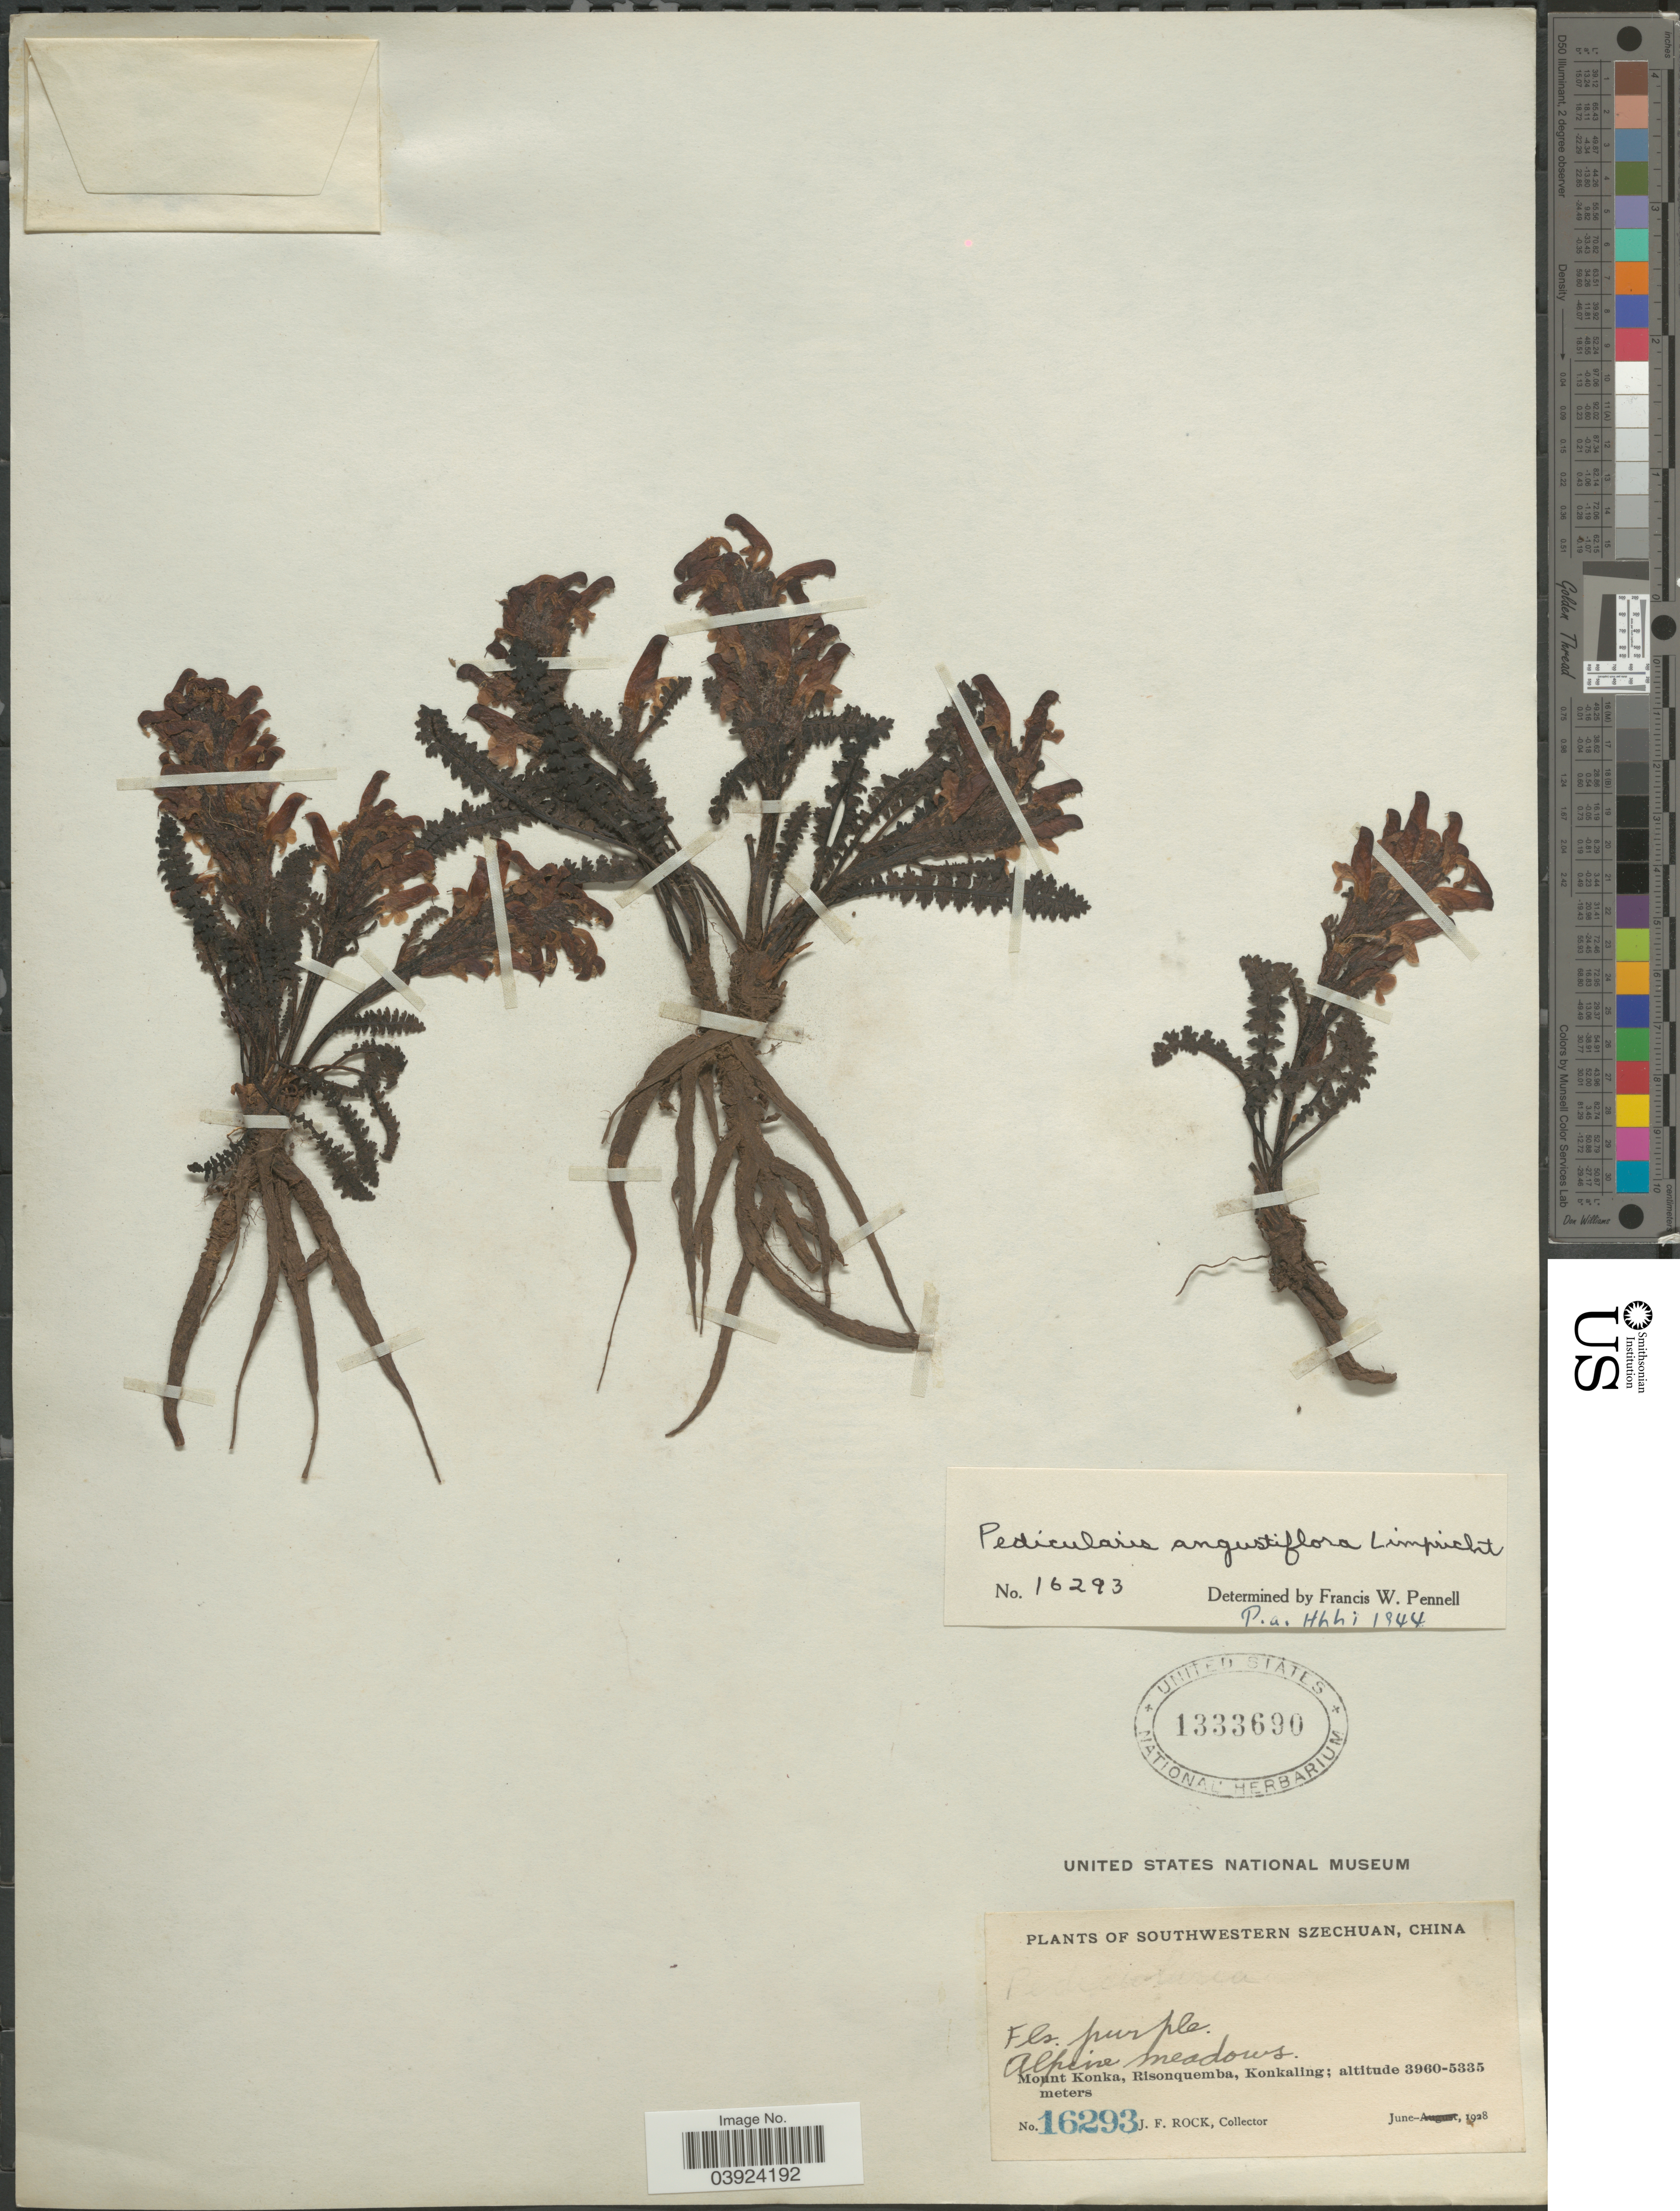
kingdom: Plantae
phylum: Tracheophyta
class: Magnoliopsida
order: Lamiales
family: Orobanchaceae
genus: Pedicularis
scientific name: Pedicularis angustiflora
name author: Limpr.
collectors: J. Rock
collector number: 16293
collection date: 1928-06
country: China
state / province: Sichuan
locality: Southwestern Szechuan. Mount Konka, Risonquemba, Konkaling.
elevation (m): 3960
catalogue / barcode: US 1333690